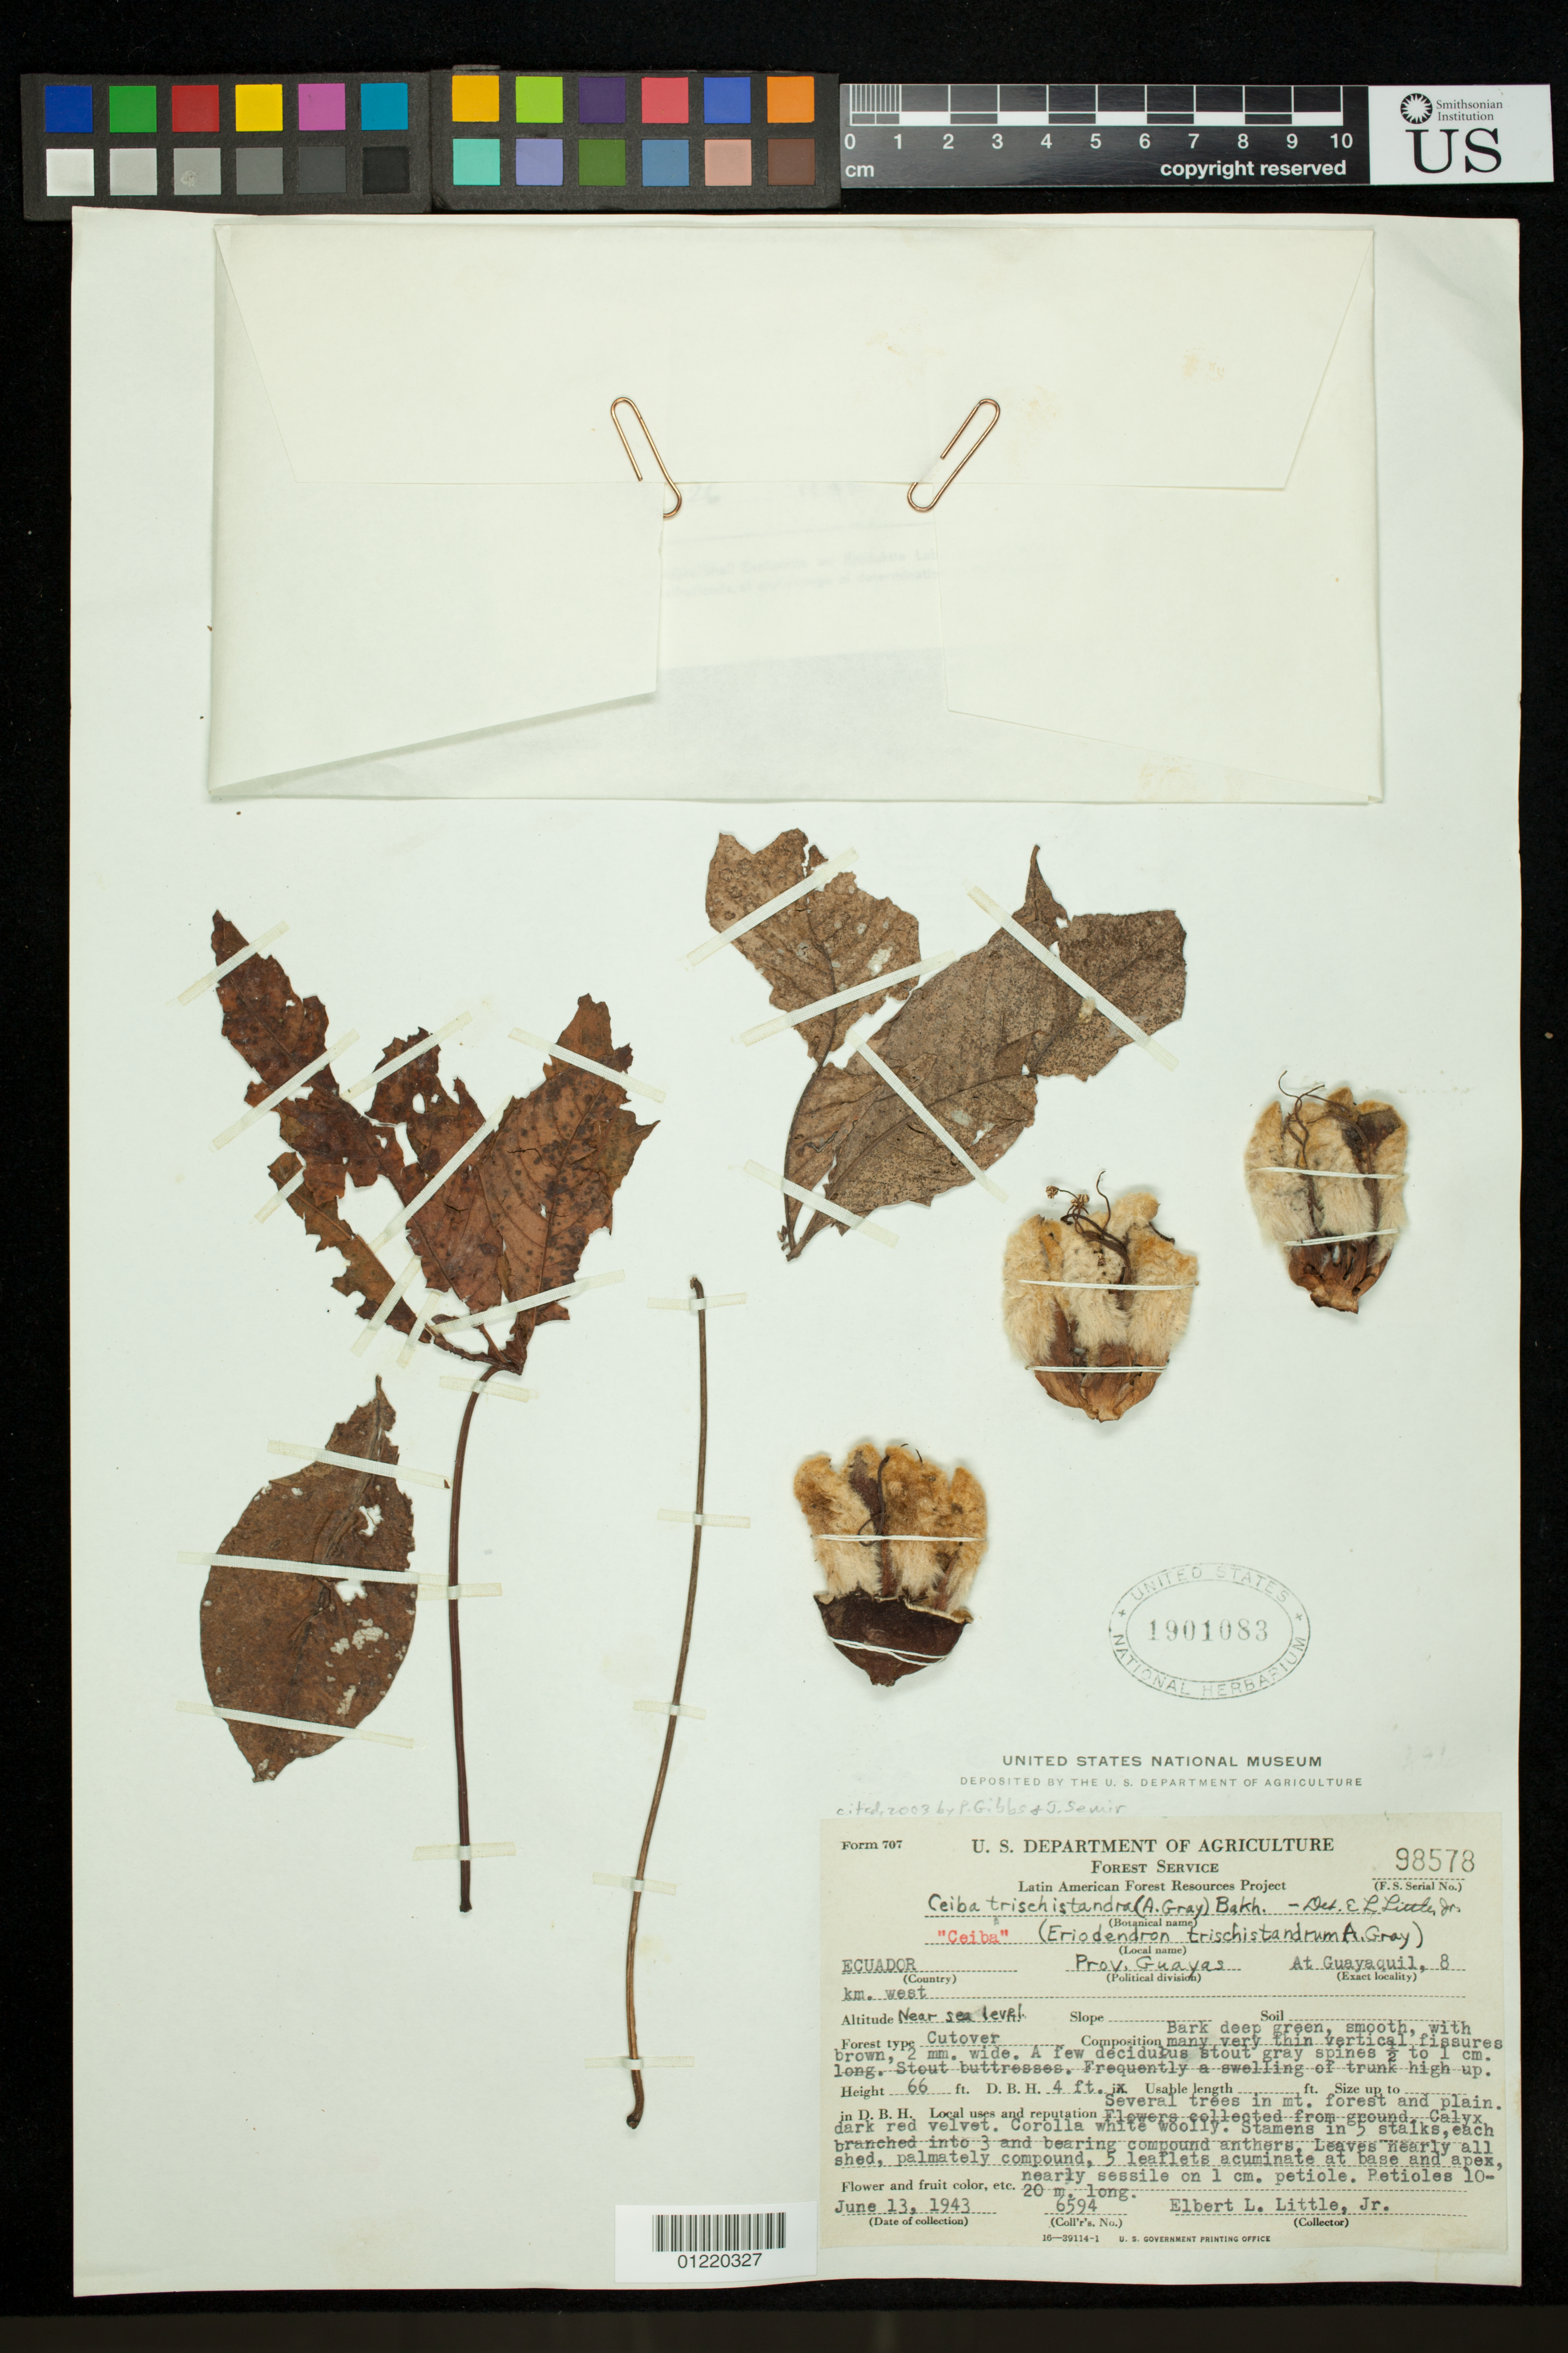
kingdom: Plantae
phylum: Tracheophyta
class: Magnoliopsida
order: Malvales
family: Malvaceae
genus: Ceiba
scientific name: Ceiba ventricosa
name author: (Nees & Mart.) Ravenna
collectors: E. L. Little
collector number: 6594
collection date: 1943-06-13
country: Ecuador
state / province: Guayas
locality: At Guayaquil, 8 km west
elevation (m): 0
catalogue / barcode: US 1901083